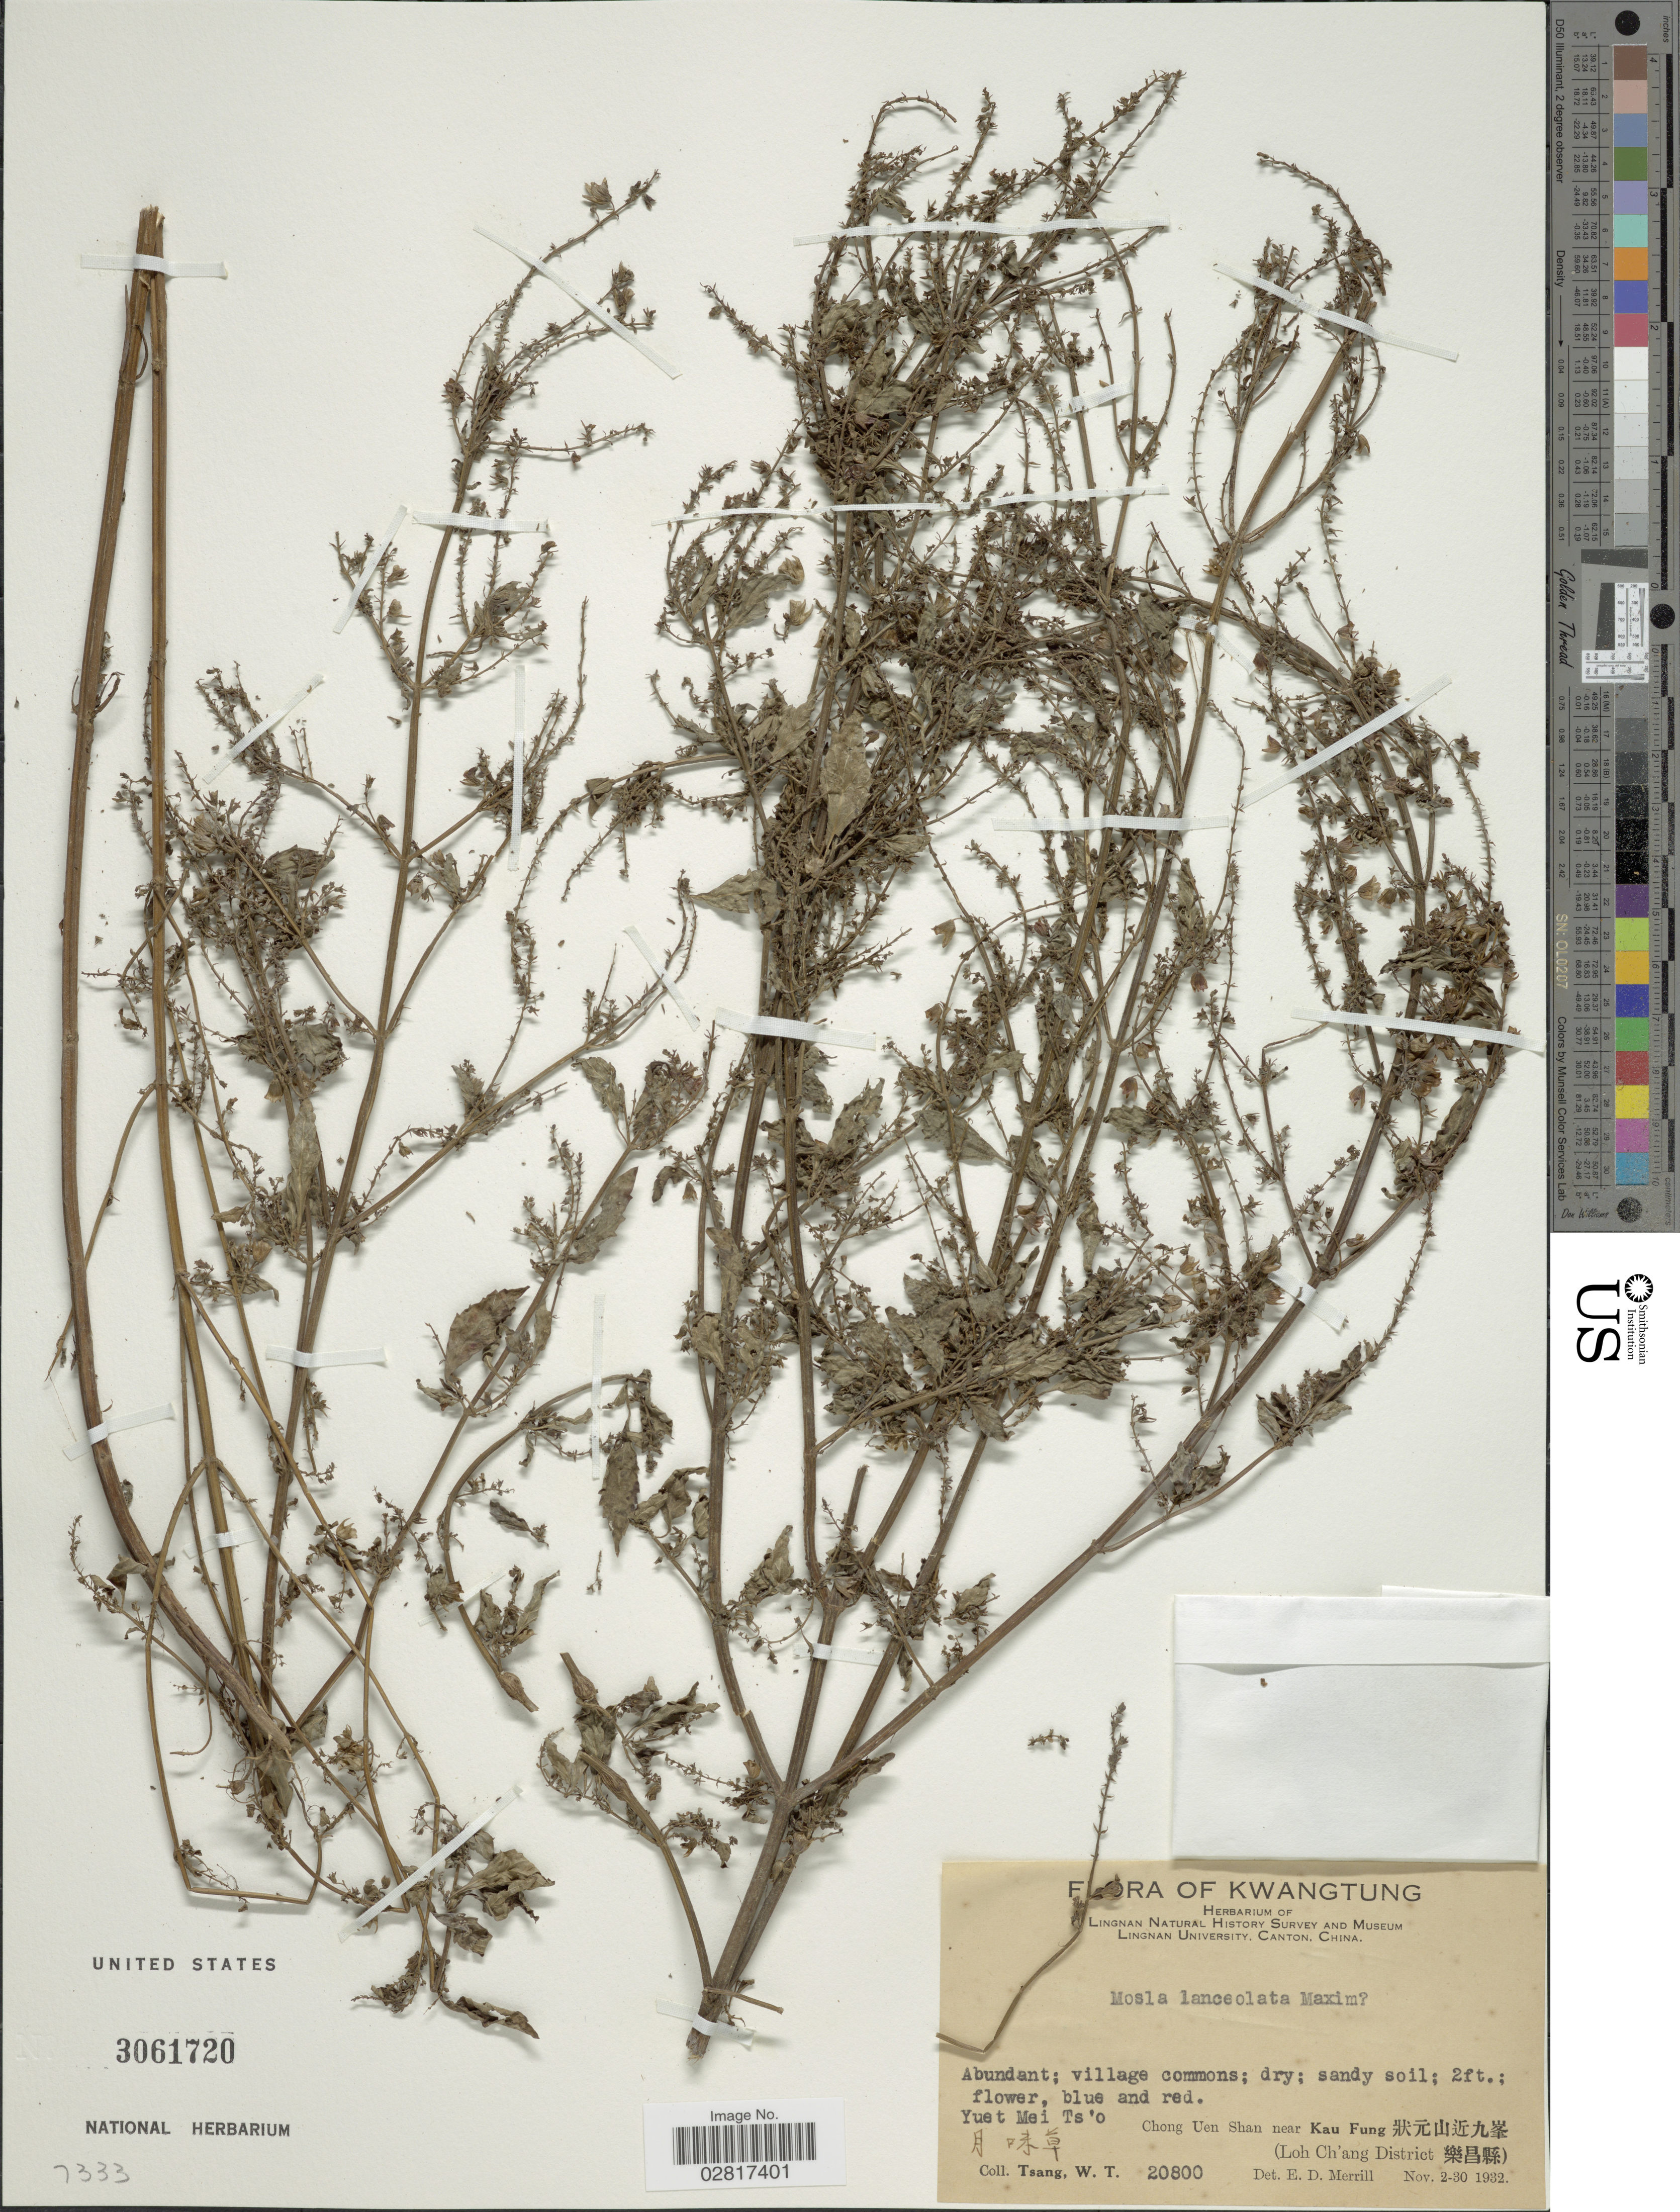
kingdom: Plantae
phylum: Tracheophyta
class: Magnoliopsida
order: Lamiales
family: Lamiaceae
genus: Mosla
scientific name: Mosla lanceolata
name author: (Benth.) Maxim.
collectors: W. T. Tsang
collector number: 20800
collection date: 1932-11-02/1932-11-30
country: China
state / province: Guangdong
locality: Kwangtung. Yuet Mei Ts'o. Chong Uen near Kau Fung (Loh Ch'ang District).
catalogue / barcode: US 3061720